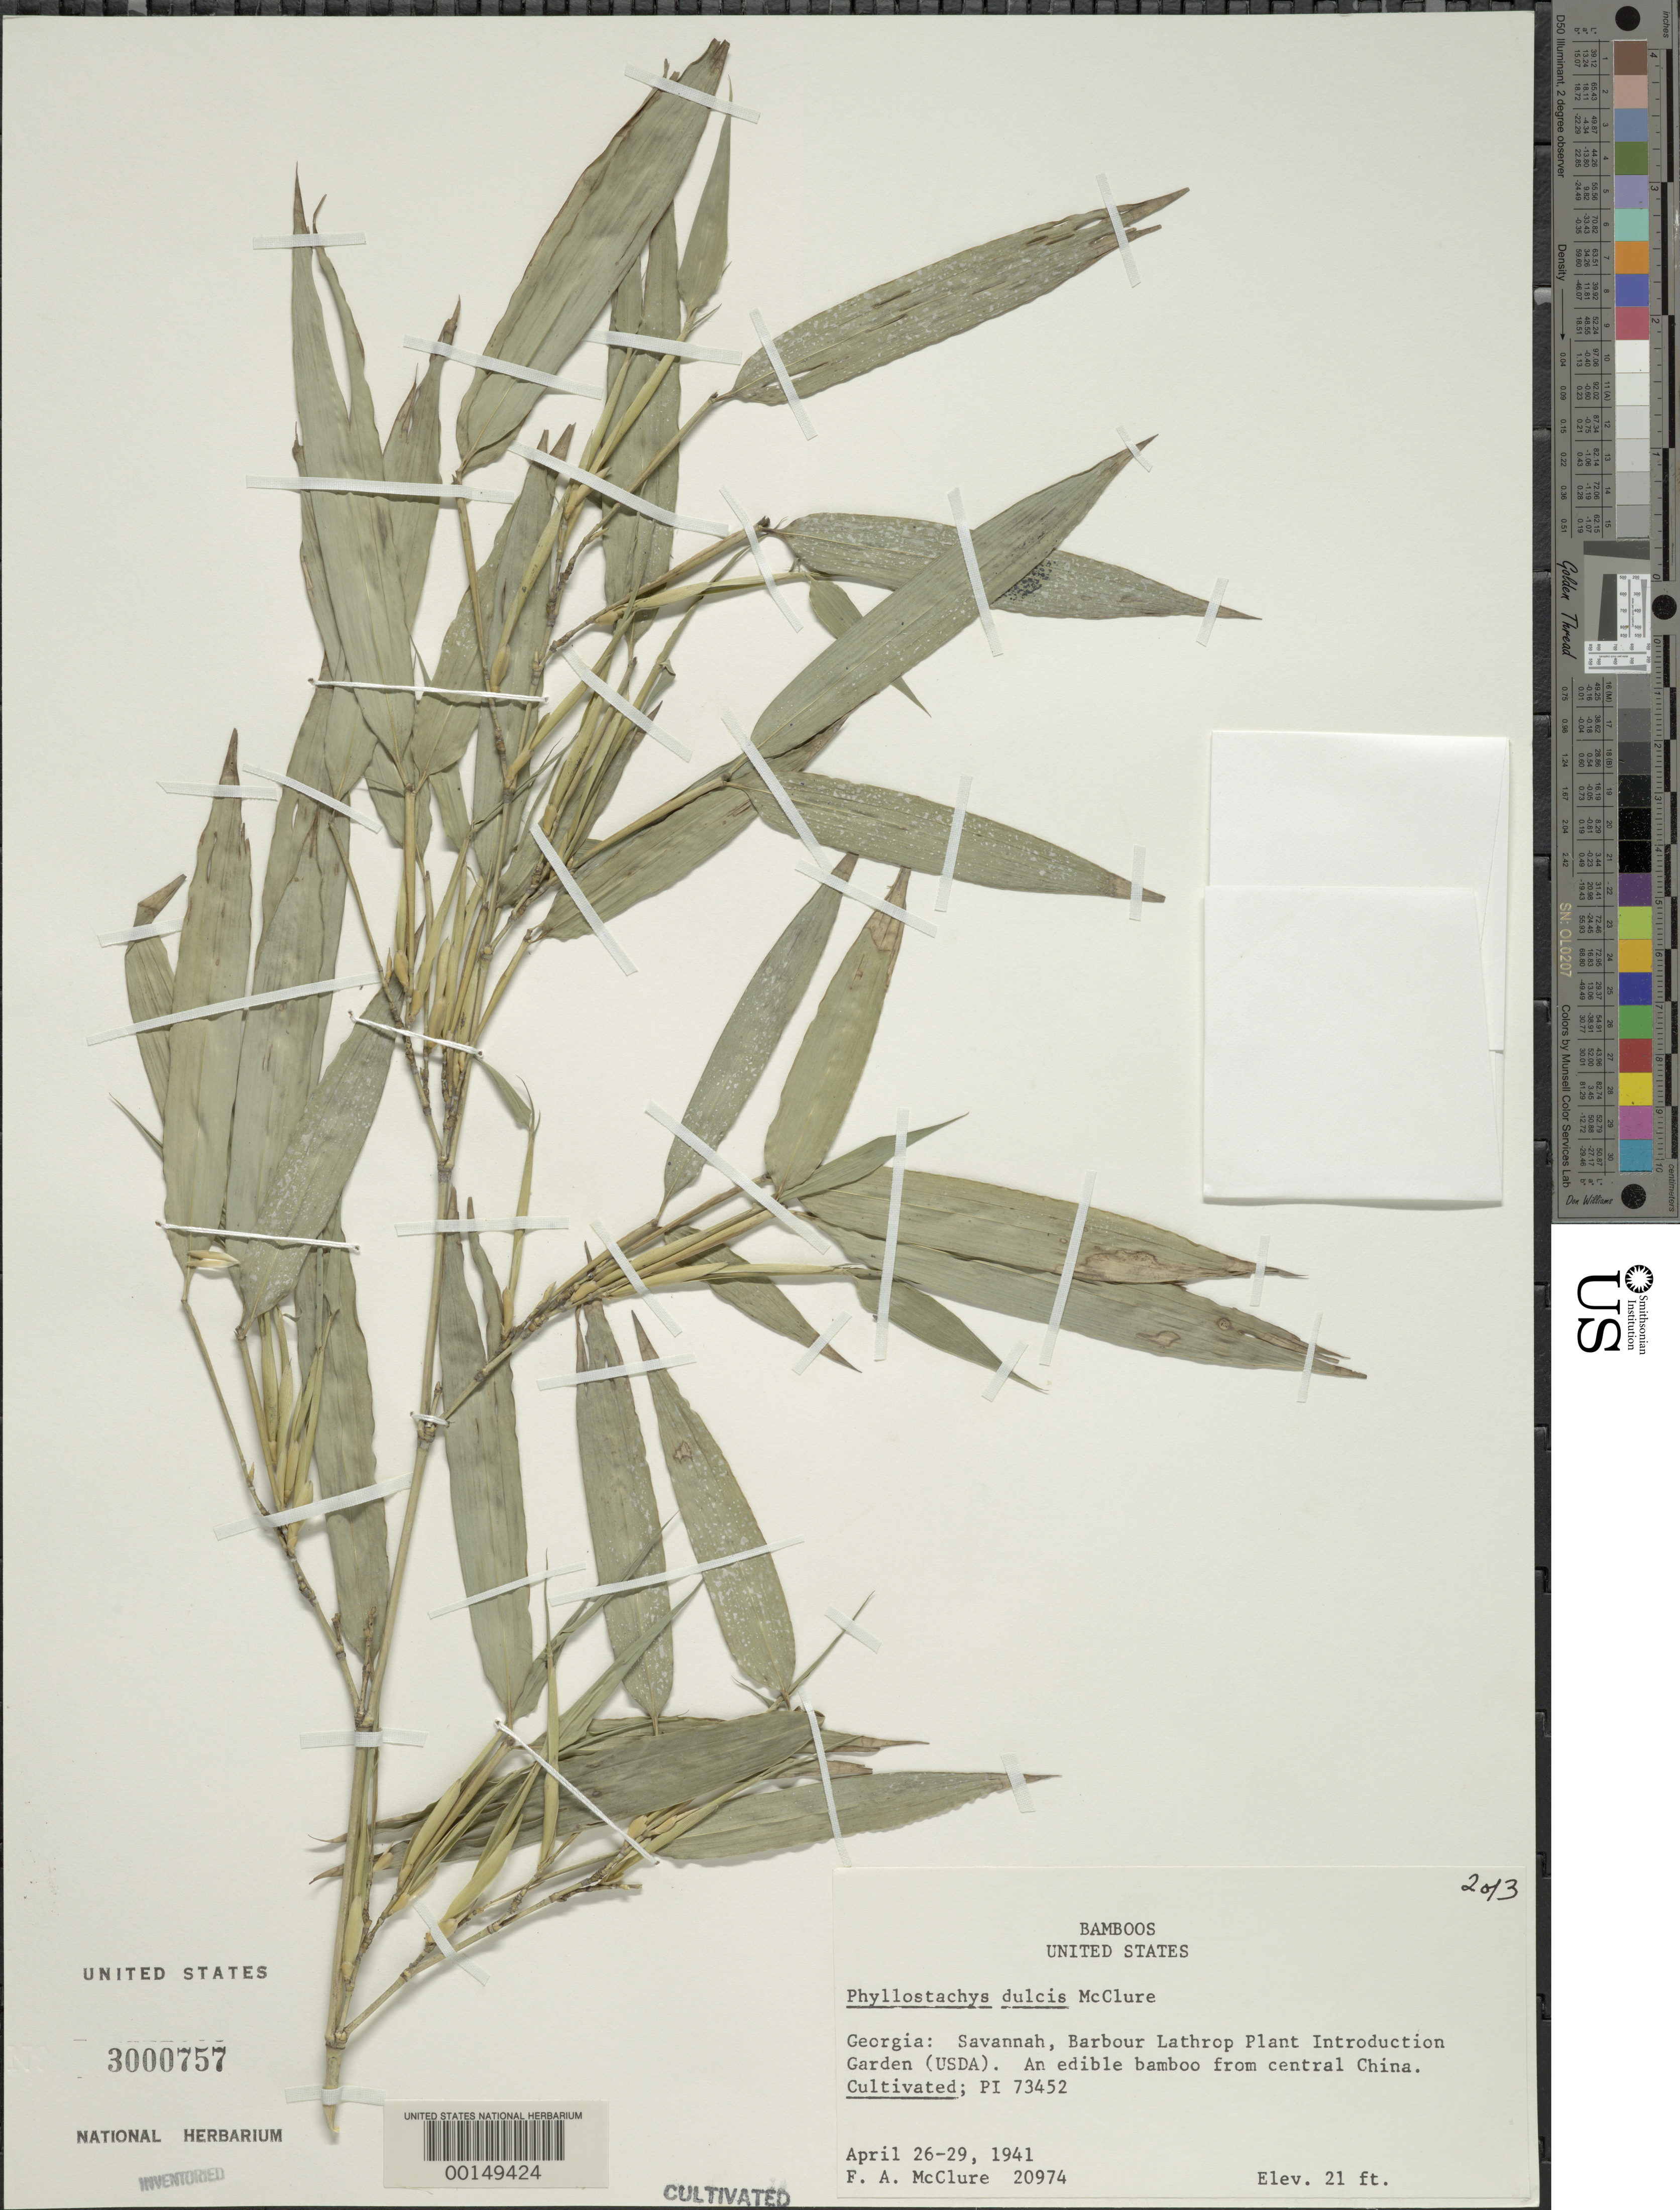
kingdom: Plantae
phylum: Tracheophyta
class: Liliopsida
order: Poales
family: Poaceae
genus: Phyllostachys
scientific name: Phyllostachys dulcis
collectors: F. A. McClure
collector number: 20974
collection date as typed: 26 Apr 1941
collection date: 1941-04-26/1941-04-29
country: United States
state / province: Georgia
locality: Savannah, barbour lathrop p.i. garden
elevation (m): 6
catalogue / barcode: US 3000757